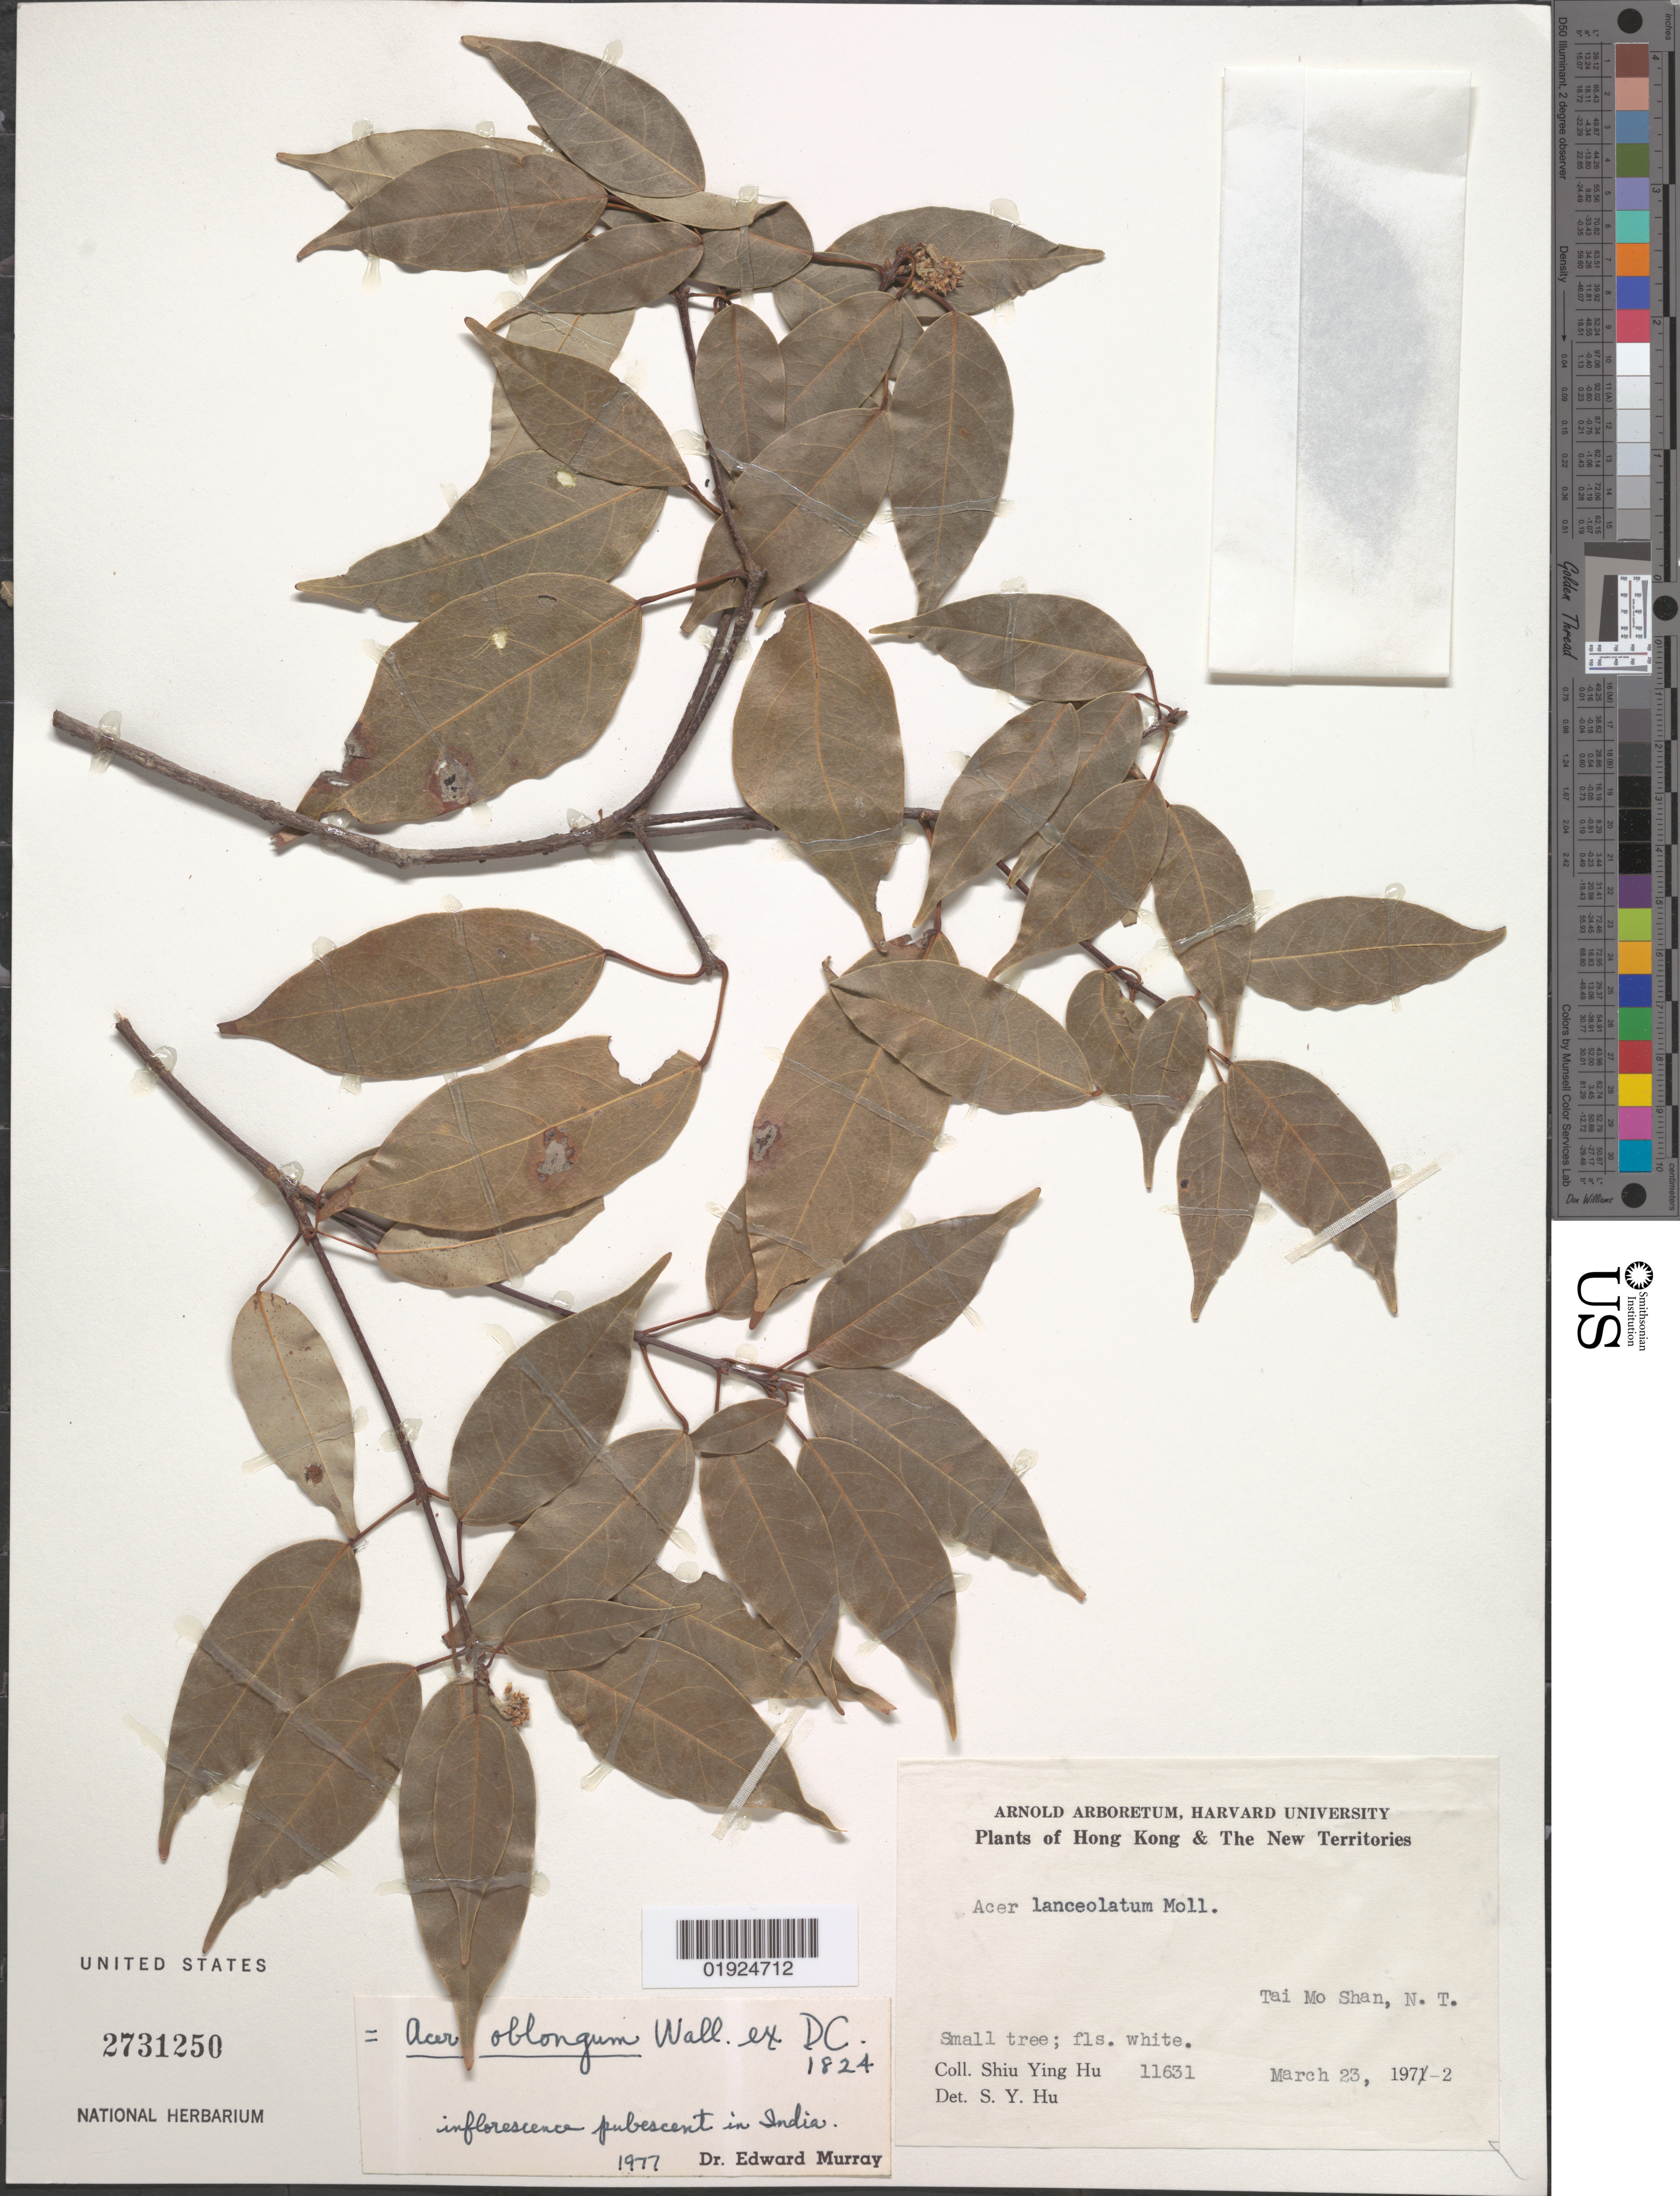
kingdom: Plantae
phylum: Tracheophyta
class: Magnoliopsida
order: Sapindales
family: Sapindaceae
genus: Acer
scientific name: Acer oblongum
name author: Wall. ex DC.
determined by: Murray, Edward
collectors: S. Y. Hu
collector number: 11631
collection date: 1972-03-23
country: China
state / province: Hong Kong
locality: Tai Mo Shan, N.T.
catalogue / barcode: US 2731250